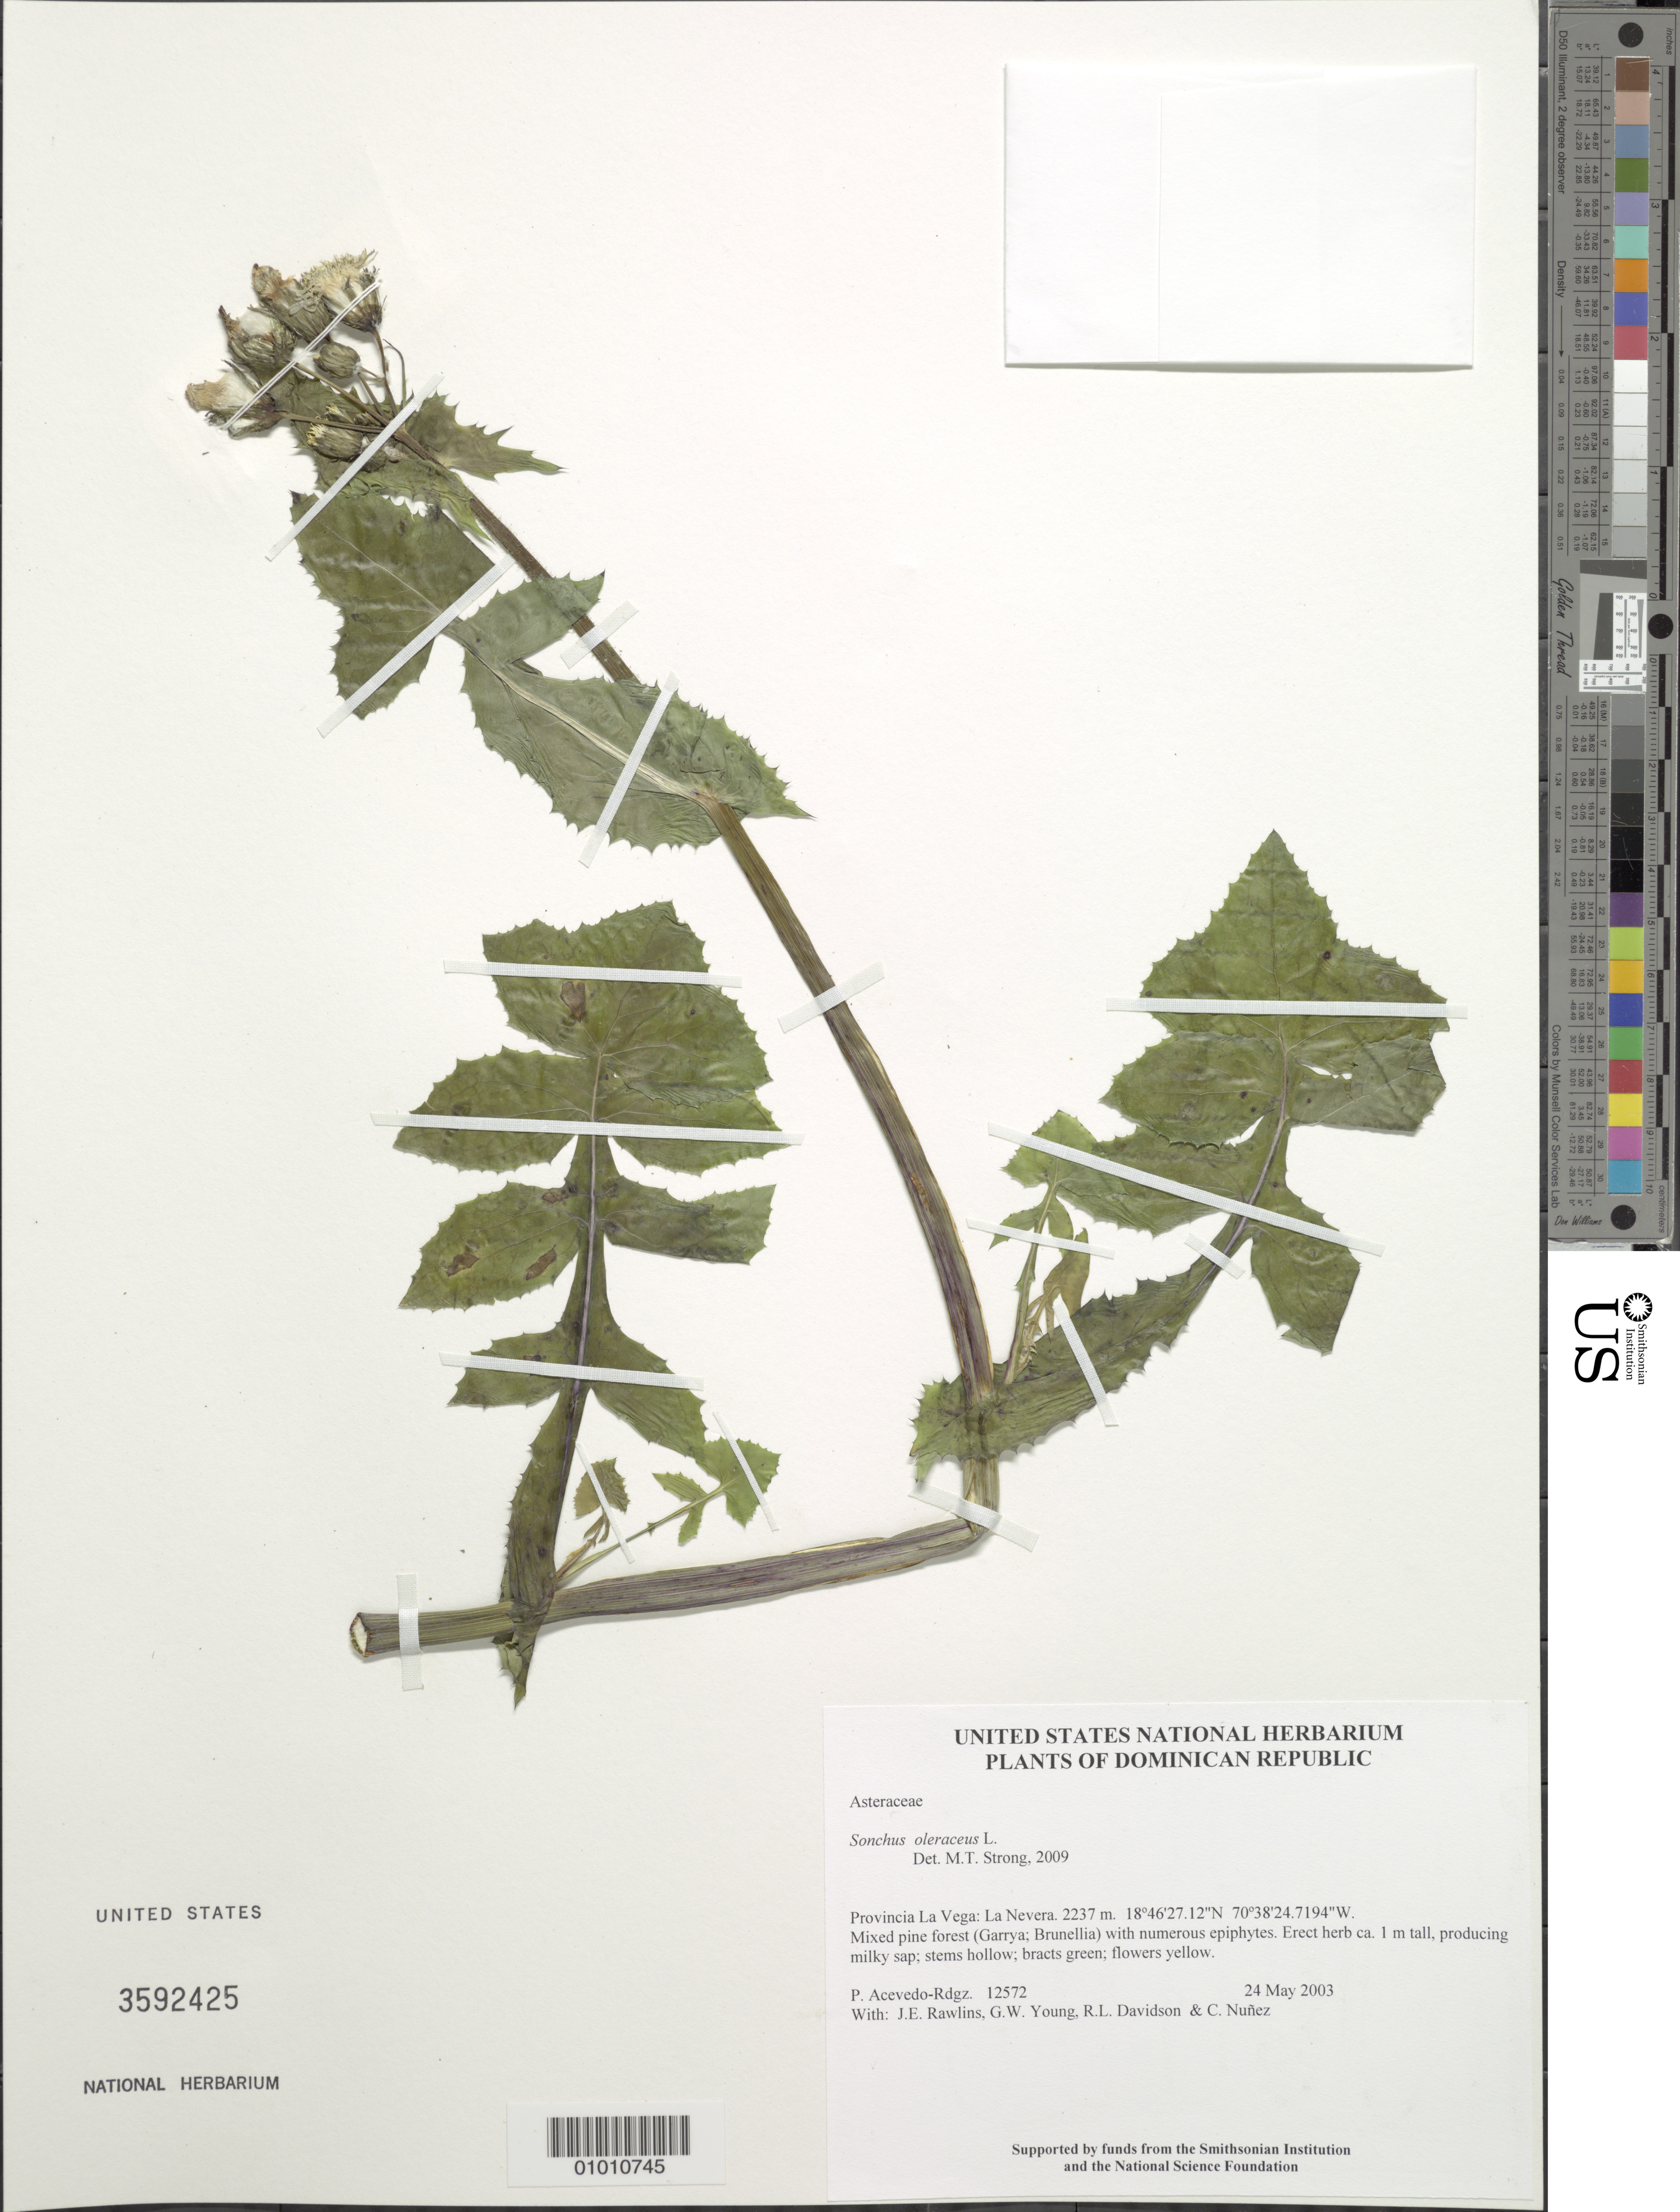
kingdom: Plantae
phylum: Tracheophyta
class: Magnoliopsida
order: Asterales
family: Asteraceae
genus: Sonchus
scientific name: Sonchus oleraceus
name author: L.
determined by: Strong, M. T., (US), Smithsonian Institution - National Museum of Natural History (UNITED STATES)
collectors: P. Acevedo-Rodr., J. Rawlins, G. Young, R. Davidson & C. Nunez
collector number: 12572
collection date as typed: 24 May 2003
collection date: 2003-05-24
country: Dominican Republic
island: Hispaniola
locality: Provincia La Vega: La Nevera.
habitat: Mixed pine forest (Garrya; Brunellia) with numerous epiphytes.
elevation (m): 2237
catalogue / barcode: US 3592425